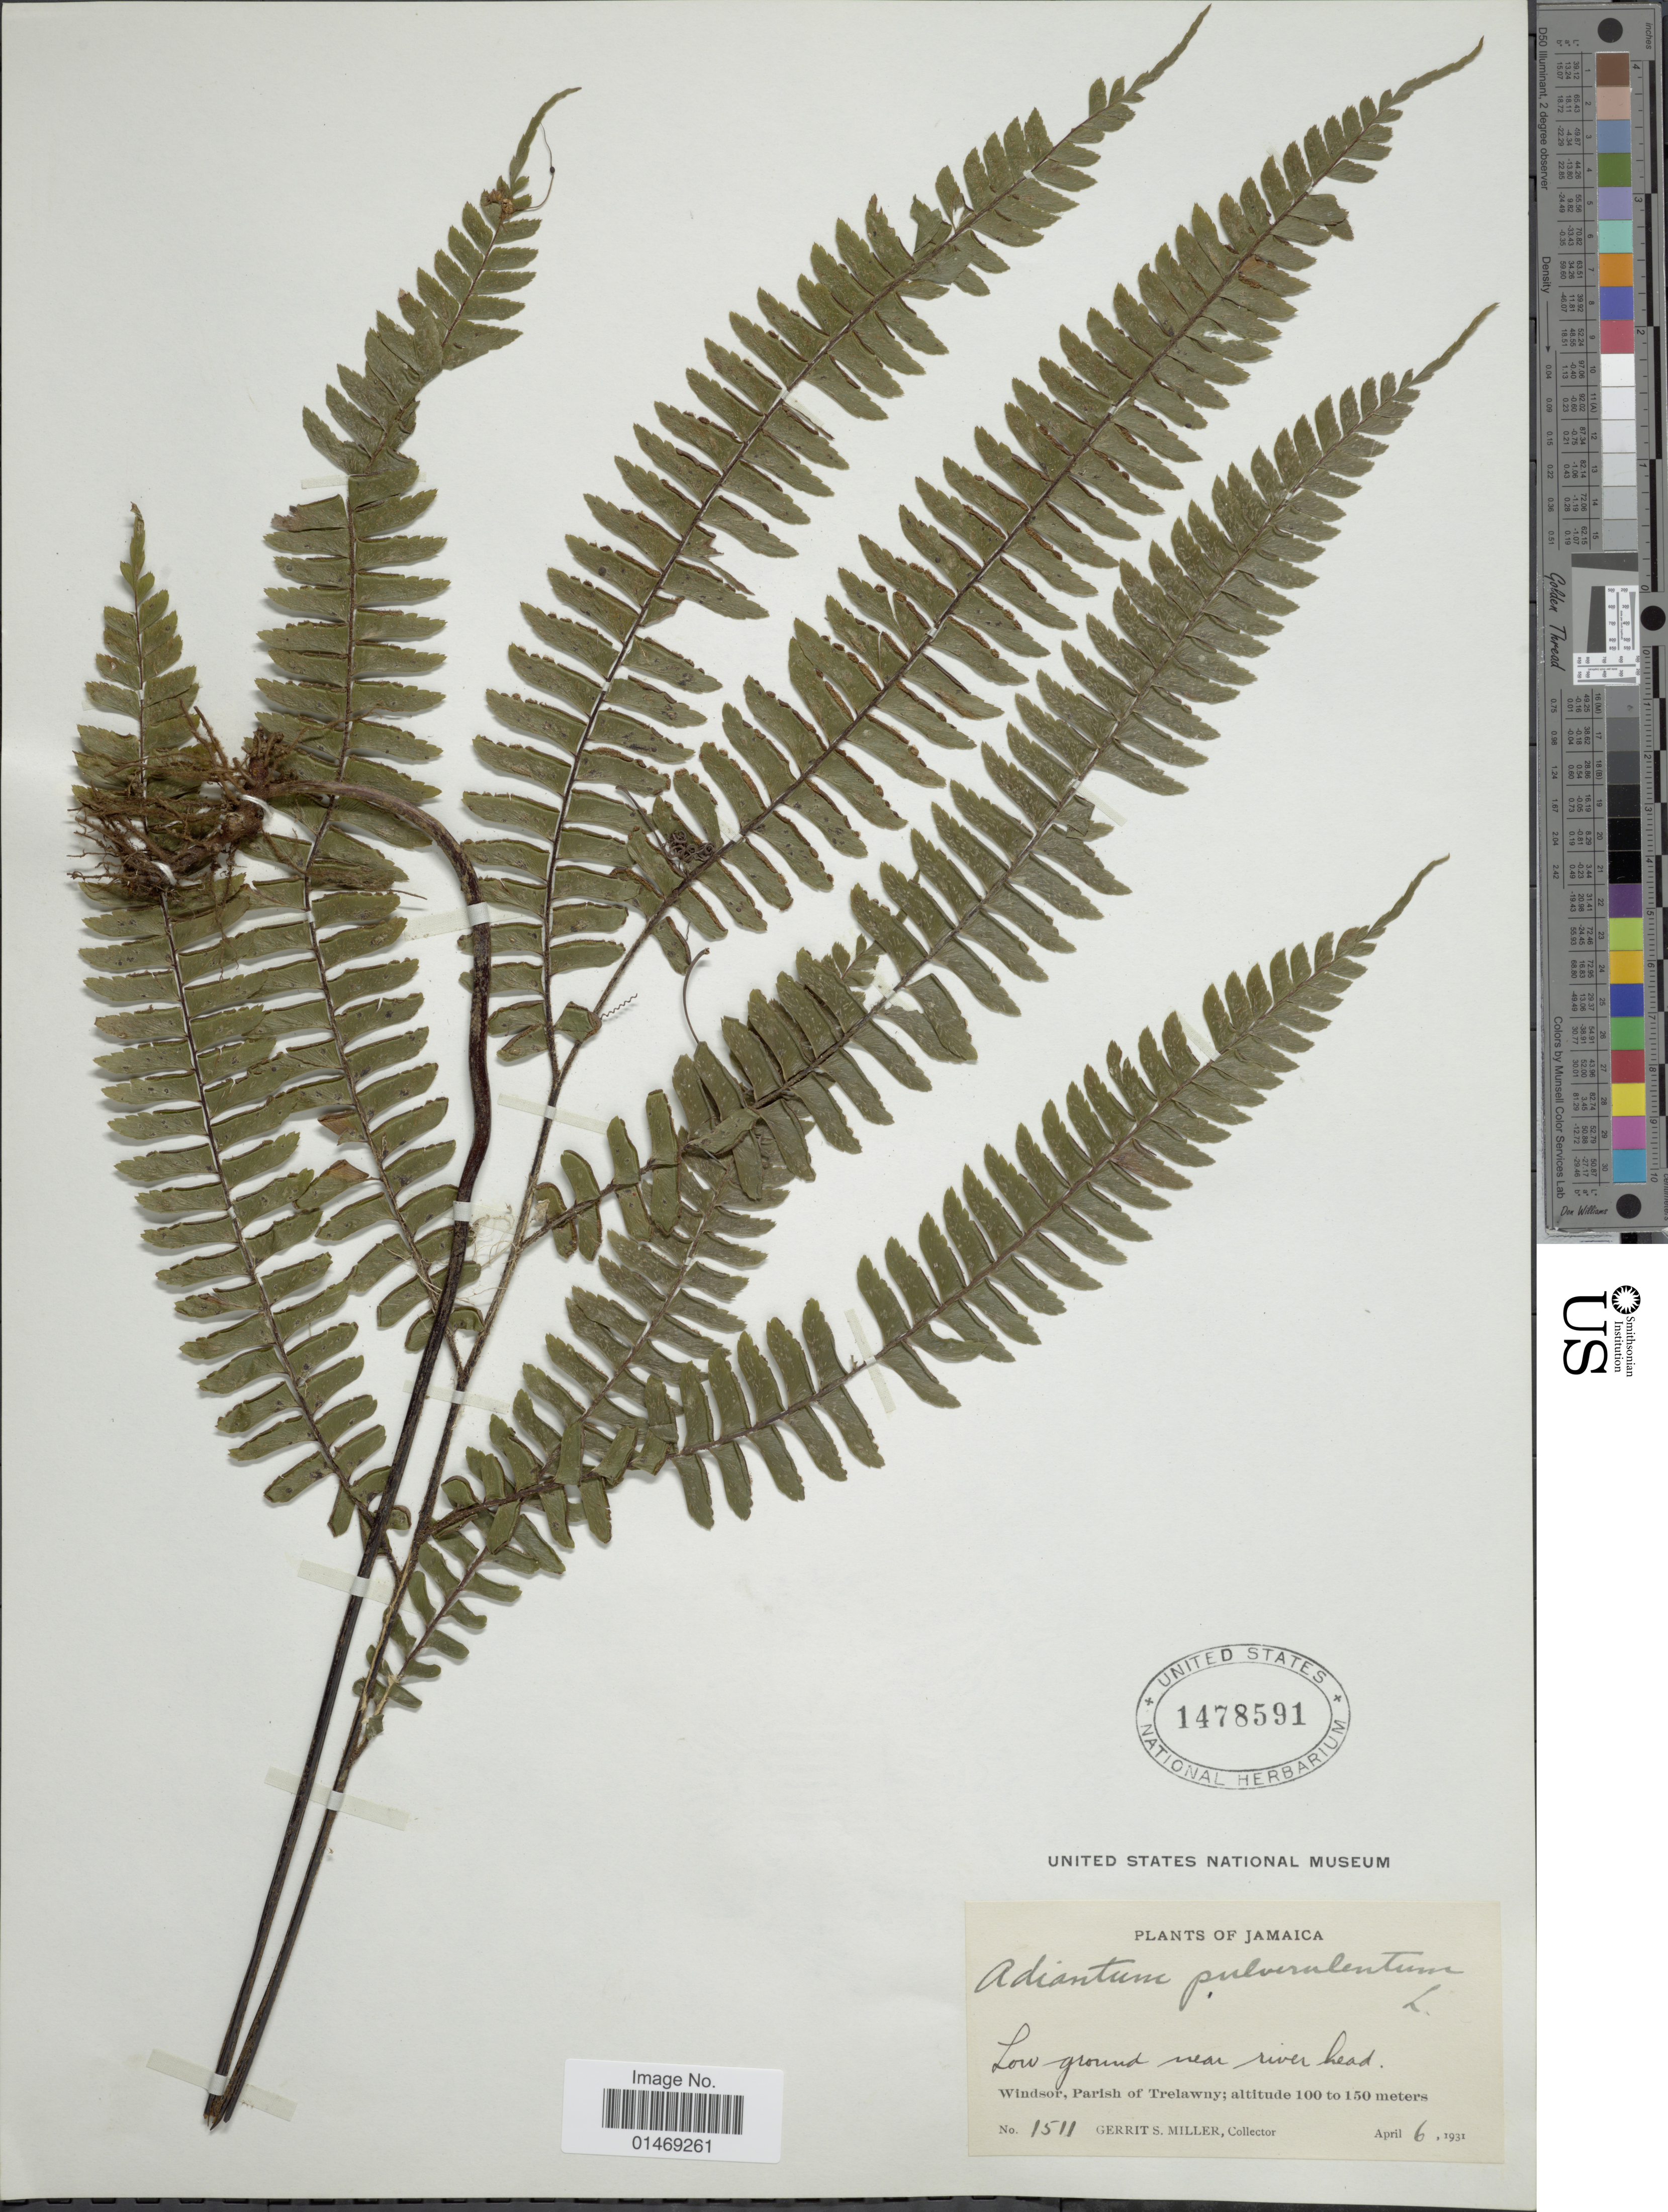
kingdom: Plantae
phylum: Tracheophyta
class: Polypodiopsida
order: Polypodiales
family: Pteridaceae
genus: Adiantum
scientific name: Adiantum pulverulentum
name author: L.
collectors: G. S. Miller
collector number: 1511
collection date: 1931-04-06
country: Jamaica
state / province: Trelawny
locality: Low ground near river head ; Windsor, Parish of trelawny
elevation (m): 100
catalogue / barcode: US 1478591